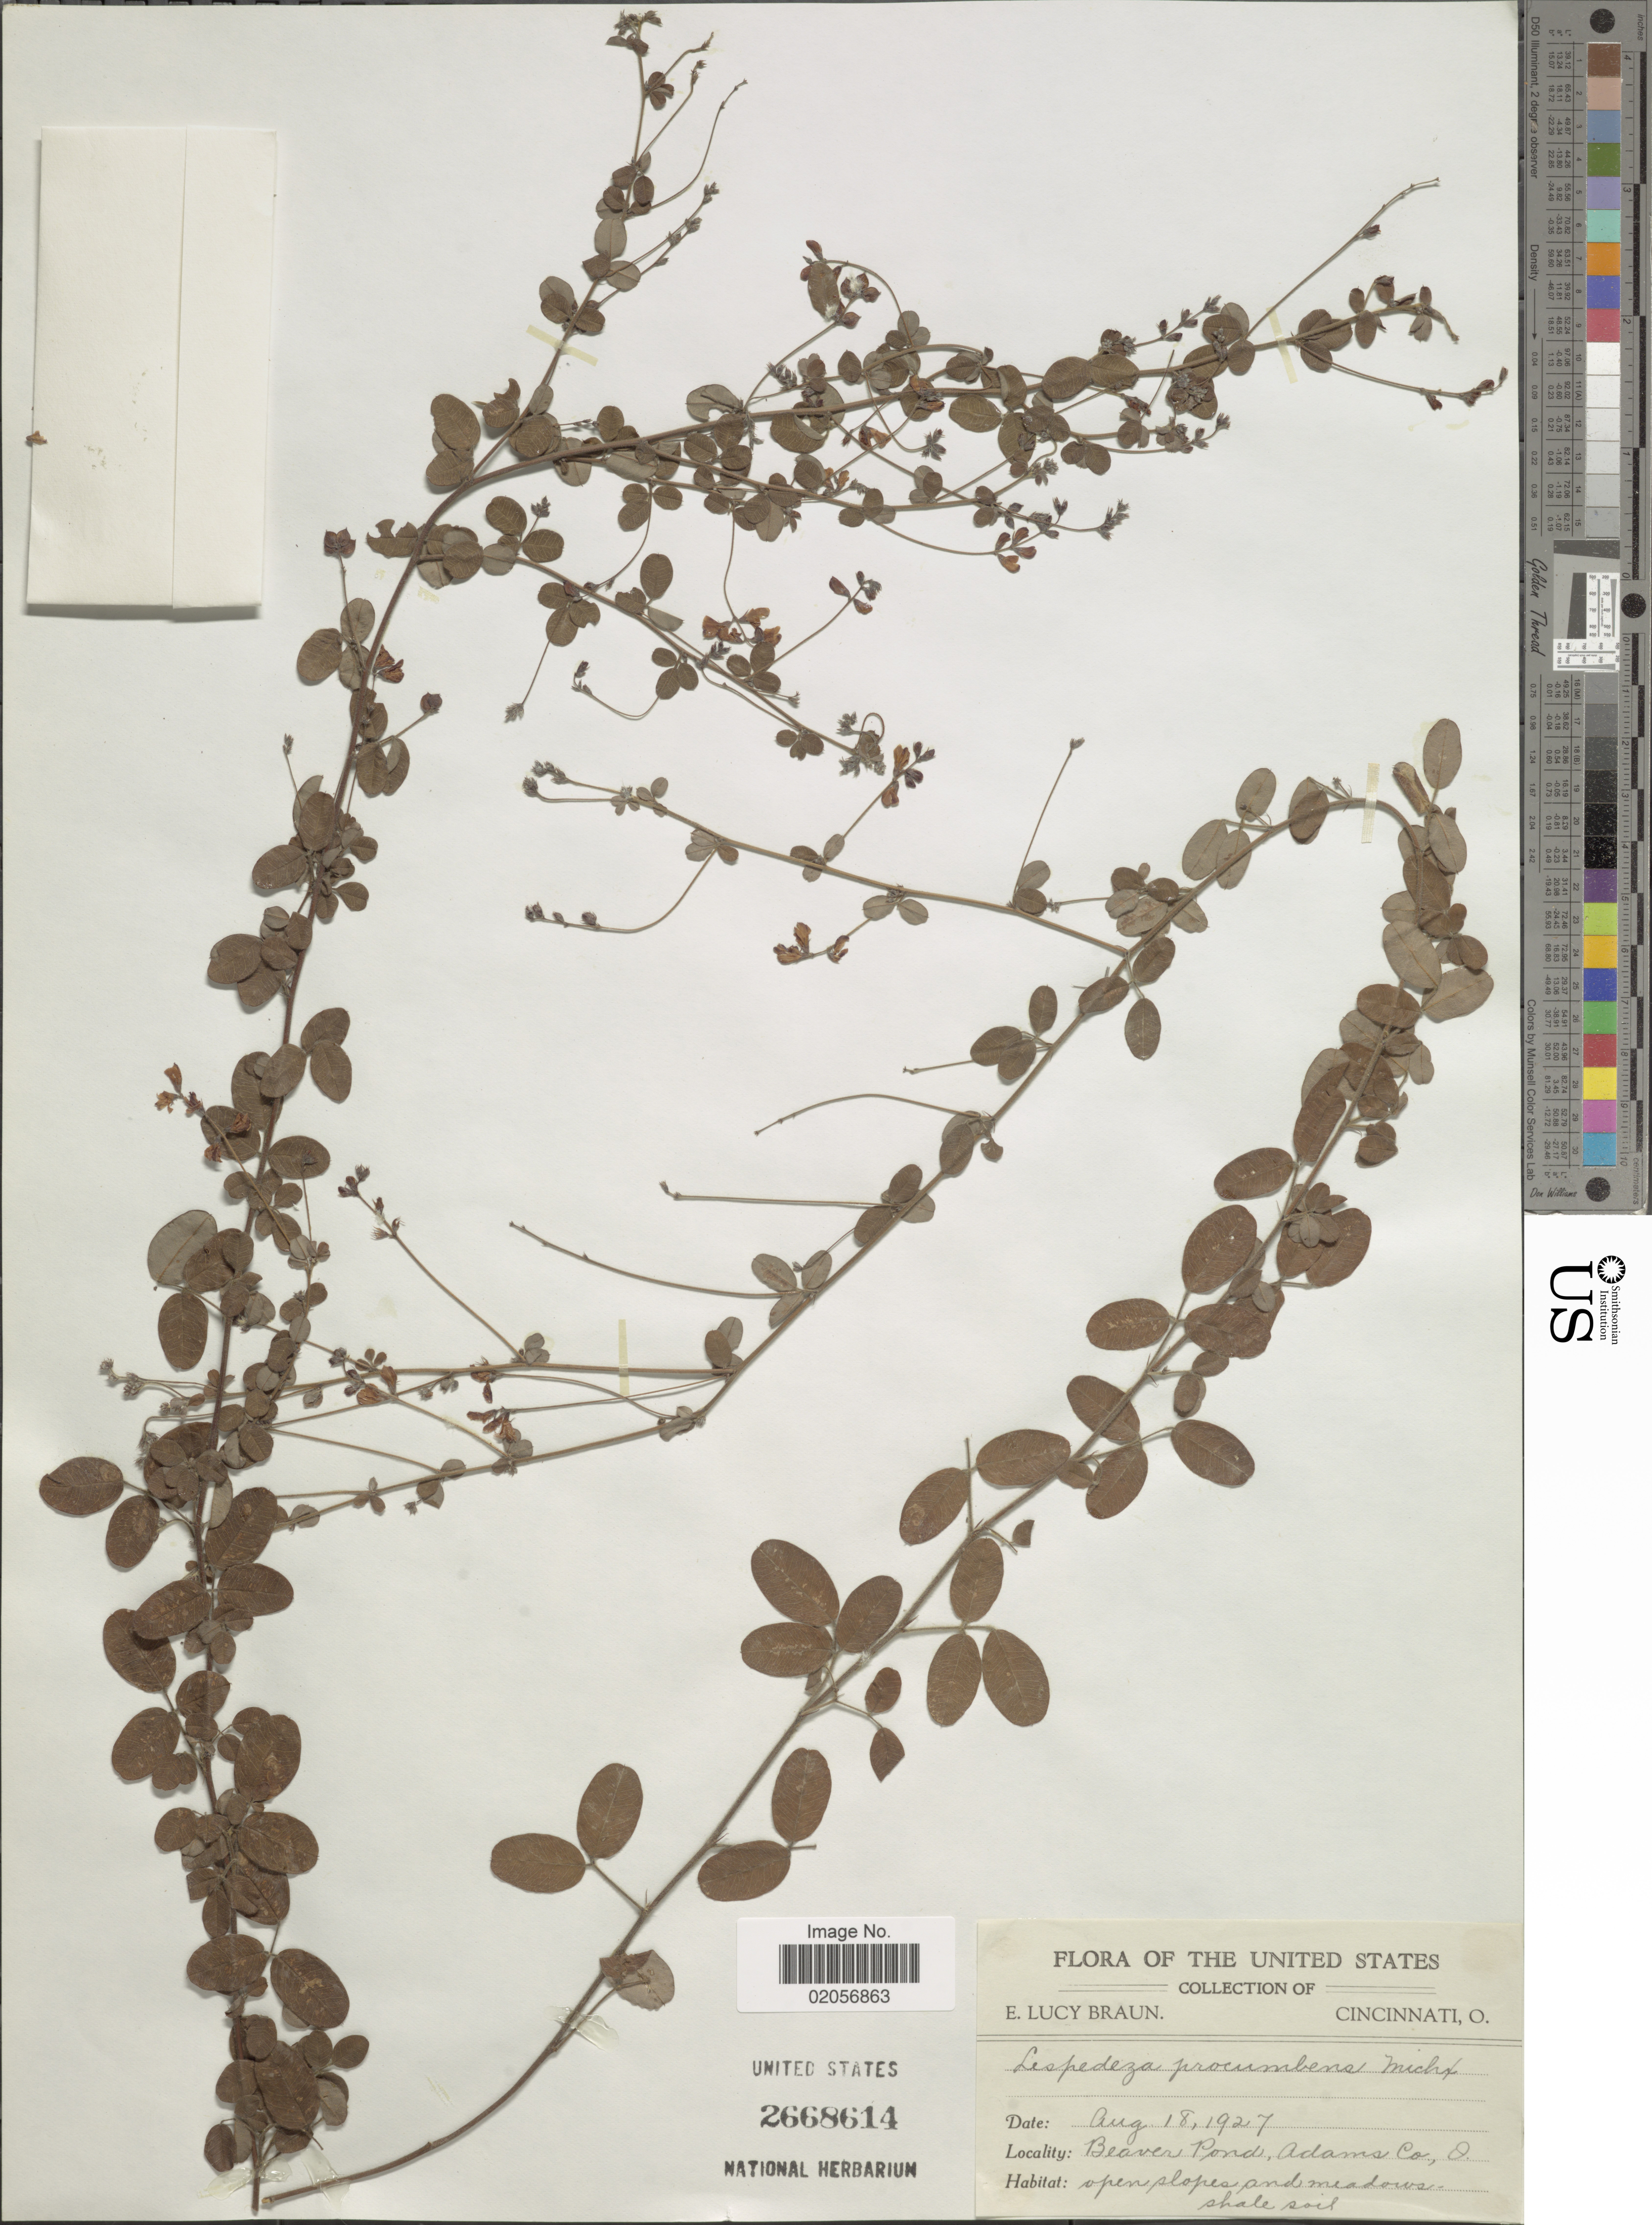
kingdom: Plantae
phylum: Tracheophyta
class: Magnoliopsida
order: Fabales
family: Fabaceae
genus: Lespedeza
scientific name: Lespedeza procumbens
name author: Michx.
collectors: E. L. Braun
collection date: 1927-08-18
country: United States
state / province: Ohio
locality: Beaver Pond, Adams Co.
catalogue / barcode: US 2668614